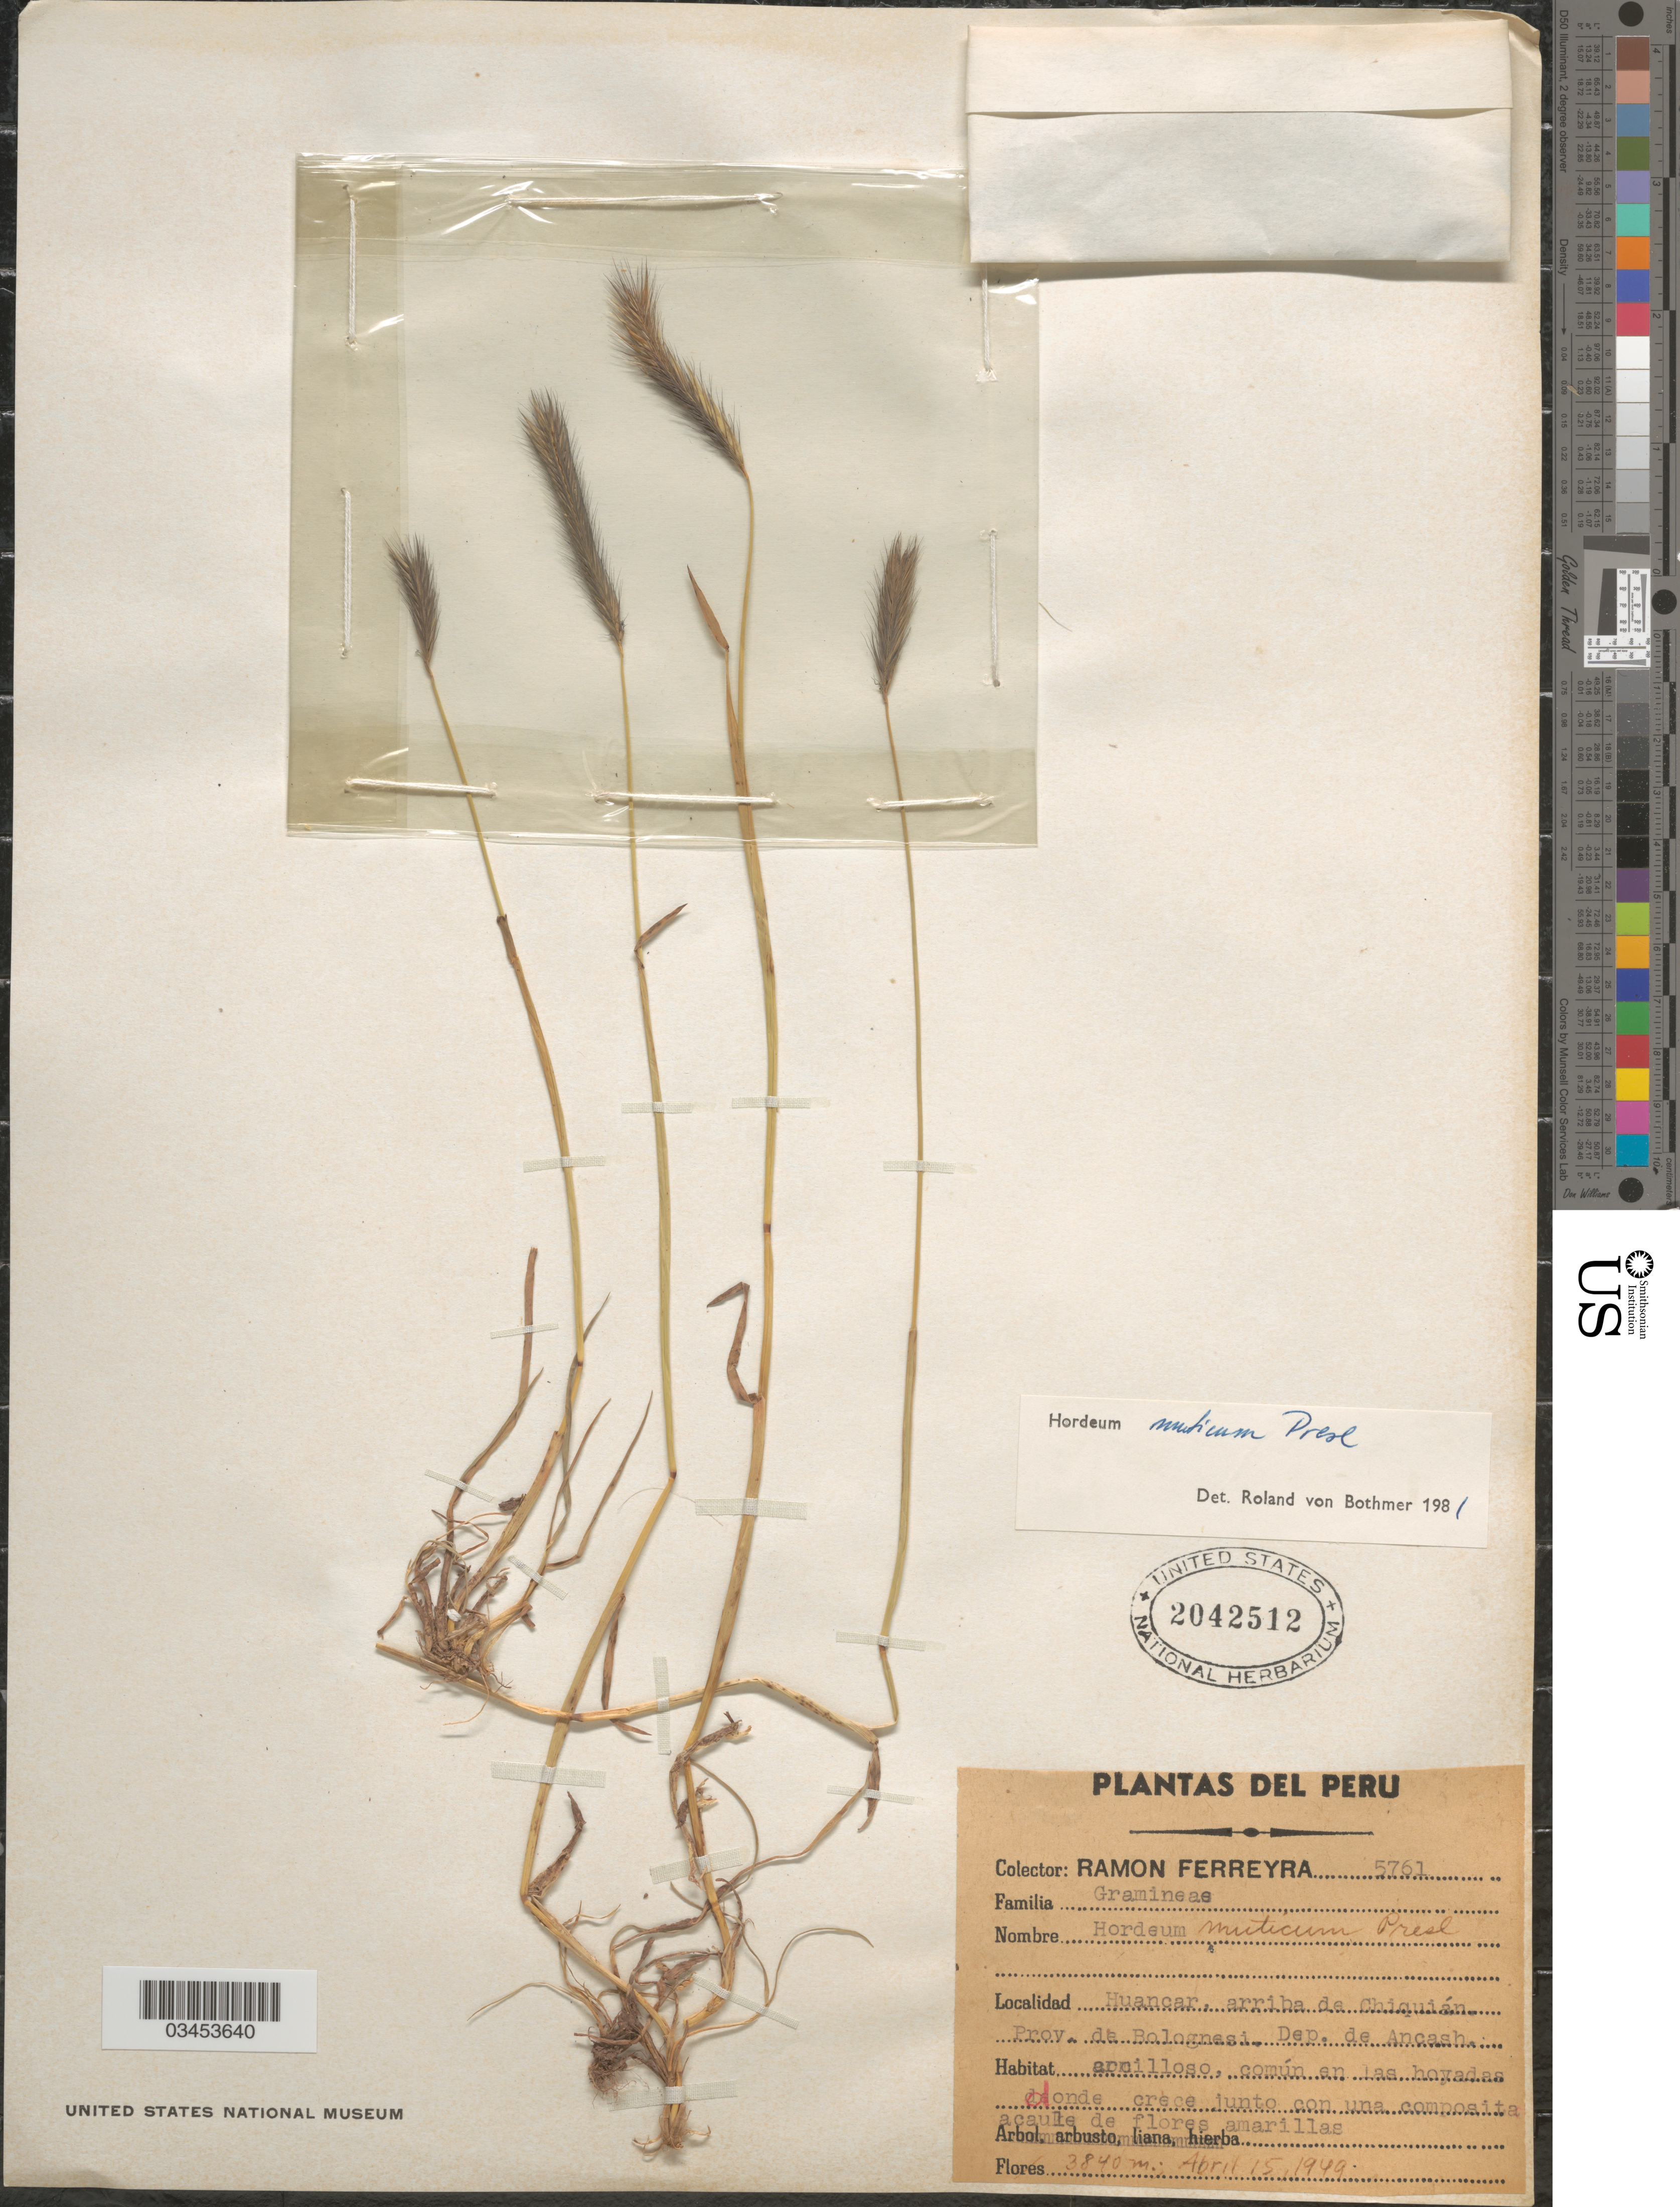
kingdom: Plantae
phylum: Tracheophyta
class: Liliopsida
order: Poales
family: Poaceae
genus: Hordeum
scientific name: Hordeum muticum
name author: J. Presl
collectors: R. A. Ferreyra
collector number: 5761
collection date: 1949-04-15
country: Peru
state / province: Ancash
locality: Huancar, arriba de Chiquián. Prov. de Bolognesi, Dep. de Ancash.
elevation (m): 3840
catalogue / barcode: US 2042512